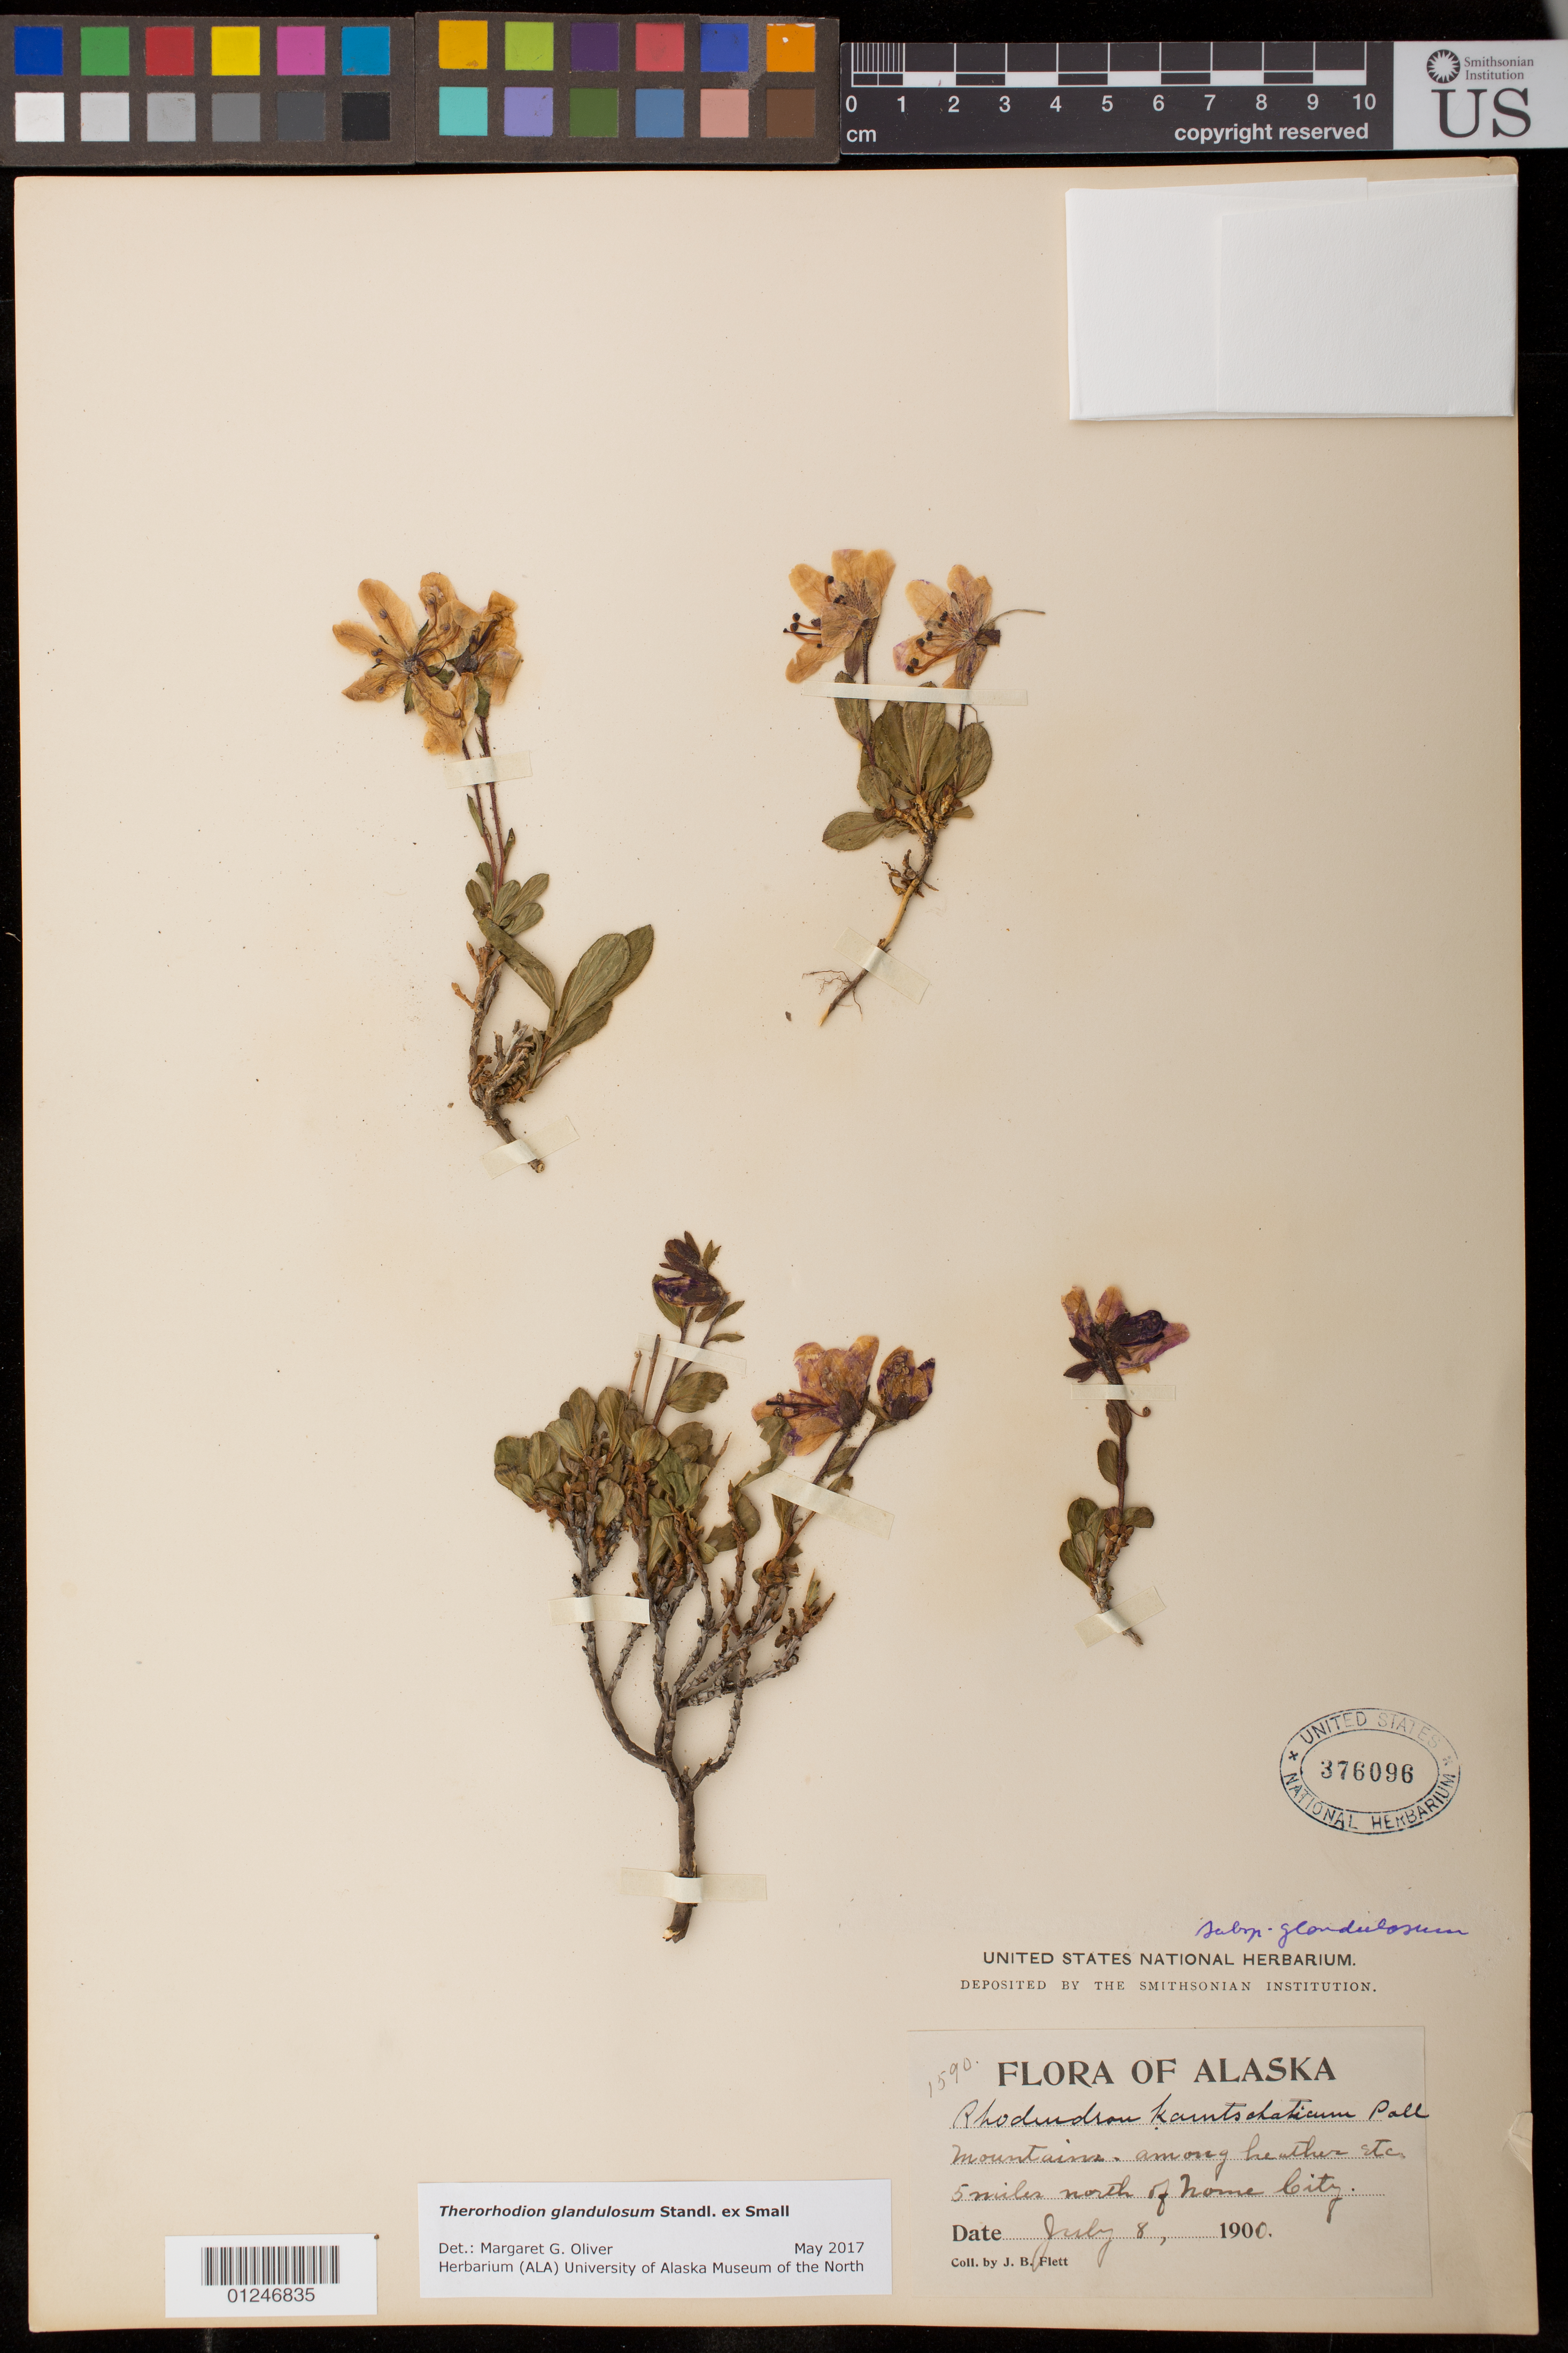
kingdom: Plantae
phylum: Tracheophyta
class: Magnoliopsida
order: Ericales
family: Ericaceae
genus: Therorhodion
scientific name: Therorhodion glandulosum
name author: Standl. ex Small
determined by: Oliver, M. G., (ALA), University of Alaska Museum of the North (UNITED STATES)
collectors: J. Flett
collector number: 1590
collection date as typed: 8 Jul 1900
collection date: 1900-07-08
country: United States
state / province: Alaska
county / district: Nome Census Area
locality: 5 miles north of Nome City.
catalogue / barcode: US 376096